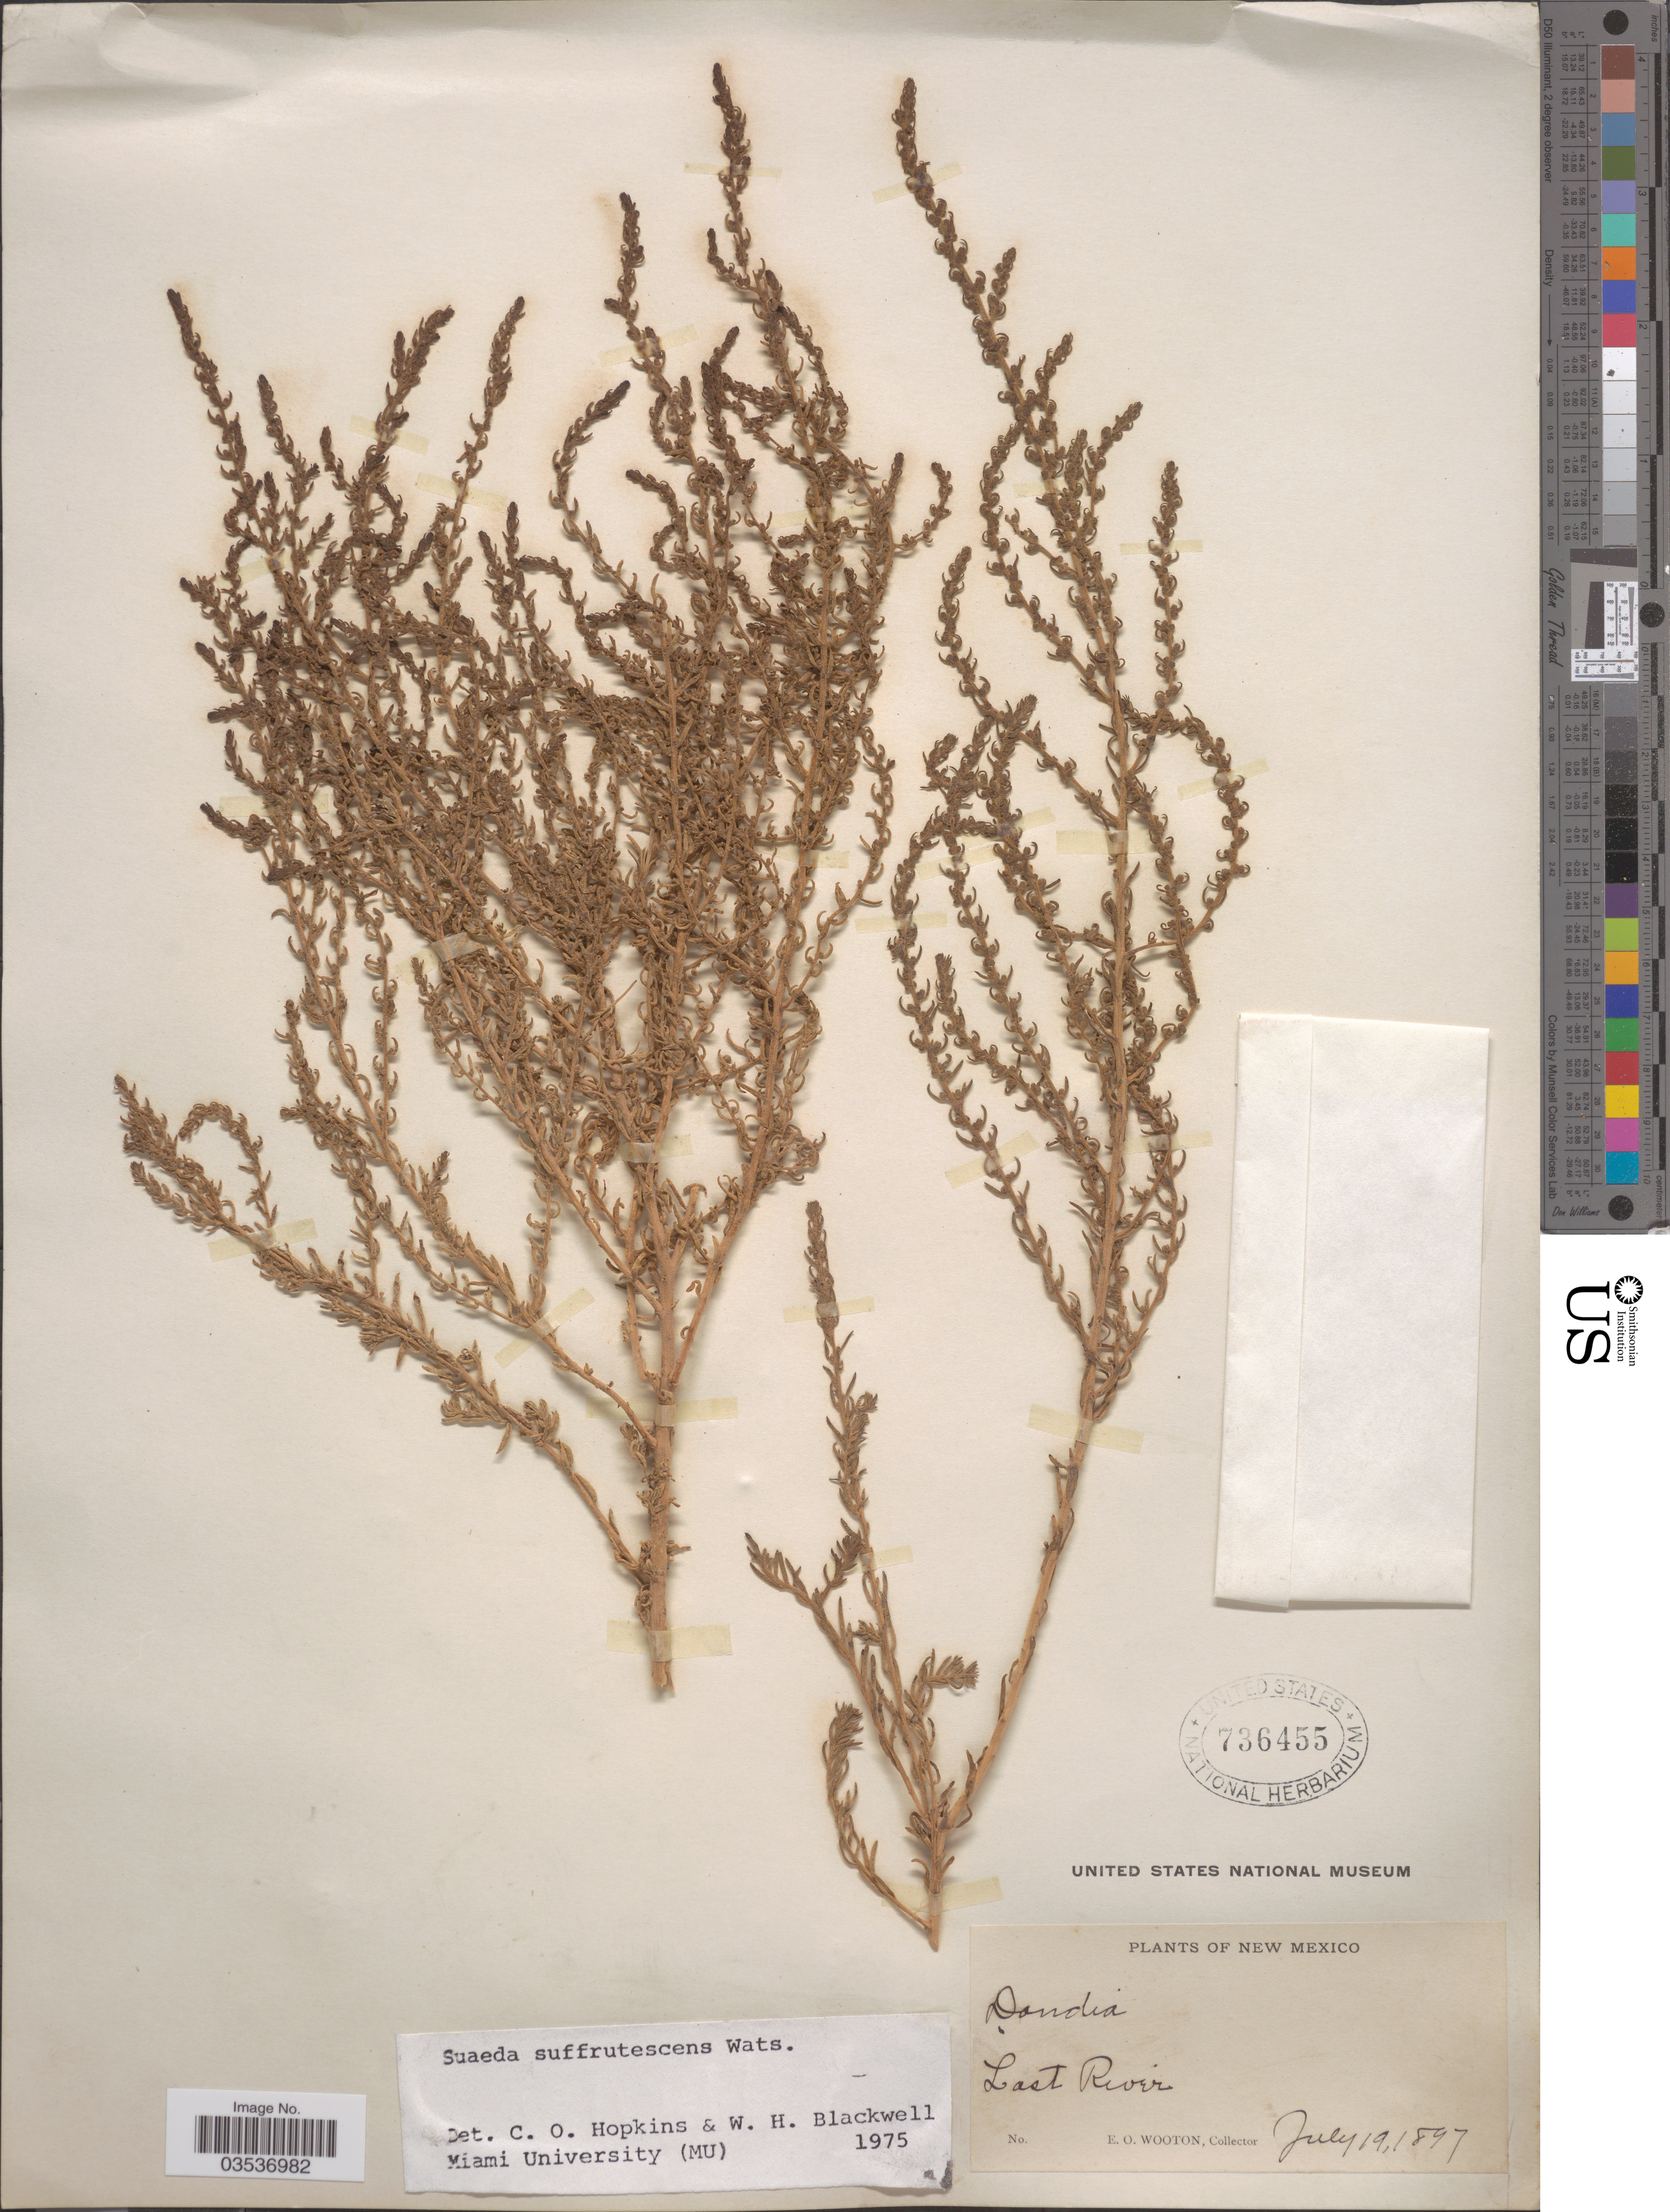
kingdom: Plantae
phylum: Tracheophyta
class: Magnoliopsida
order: Caryophyllales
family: Amaranthaceae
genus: Suaeda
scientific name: Suaeda suffrutescens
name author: S. Watson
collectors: E. O. Wooton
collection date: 1897-07-19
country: United States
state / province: New Mexico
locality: Last River.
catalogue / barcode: US 736455